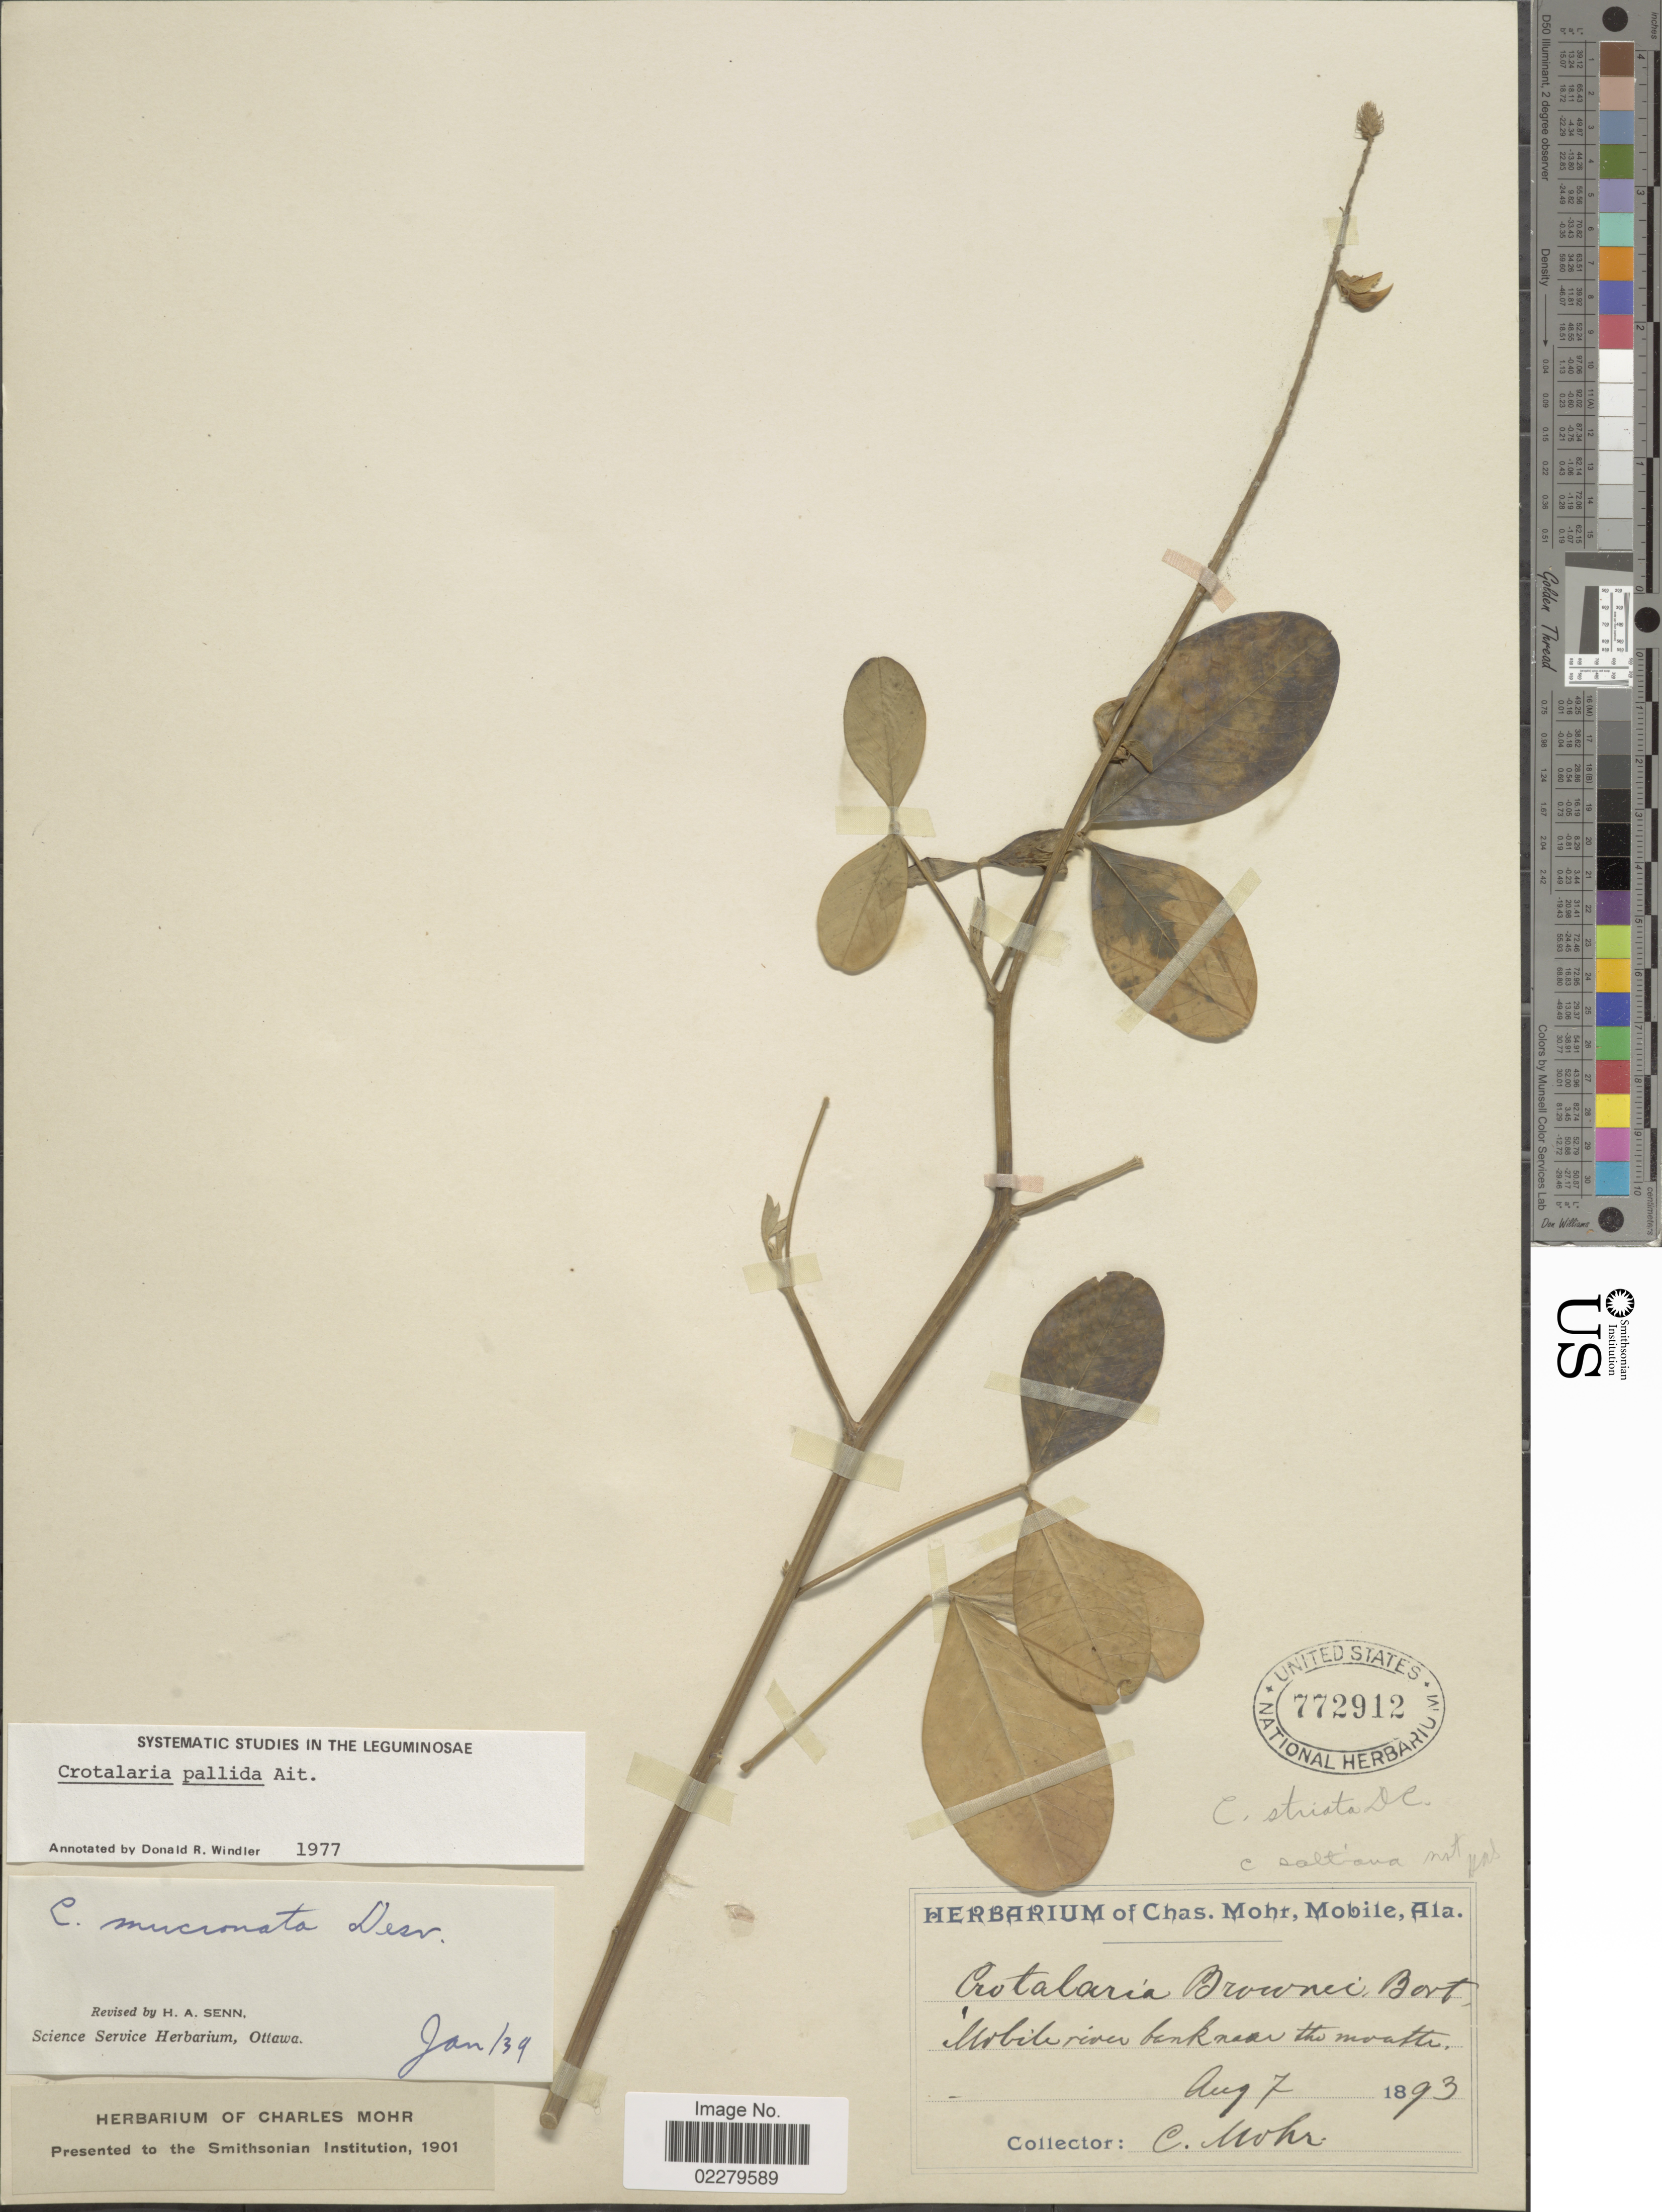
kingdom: Plantae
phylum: Tracheophyta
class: Magnoliopsida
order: Fabales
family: Fabaceae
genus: Crotalaria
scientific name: Crotalaria pallida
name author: Aiton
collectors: C. T. Mohr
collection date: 1893-08-07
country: United States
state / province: Alabama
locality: Mobile river bank near the mouth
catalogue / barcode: US 772912